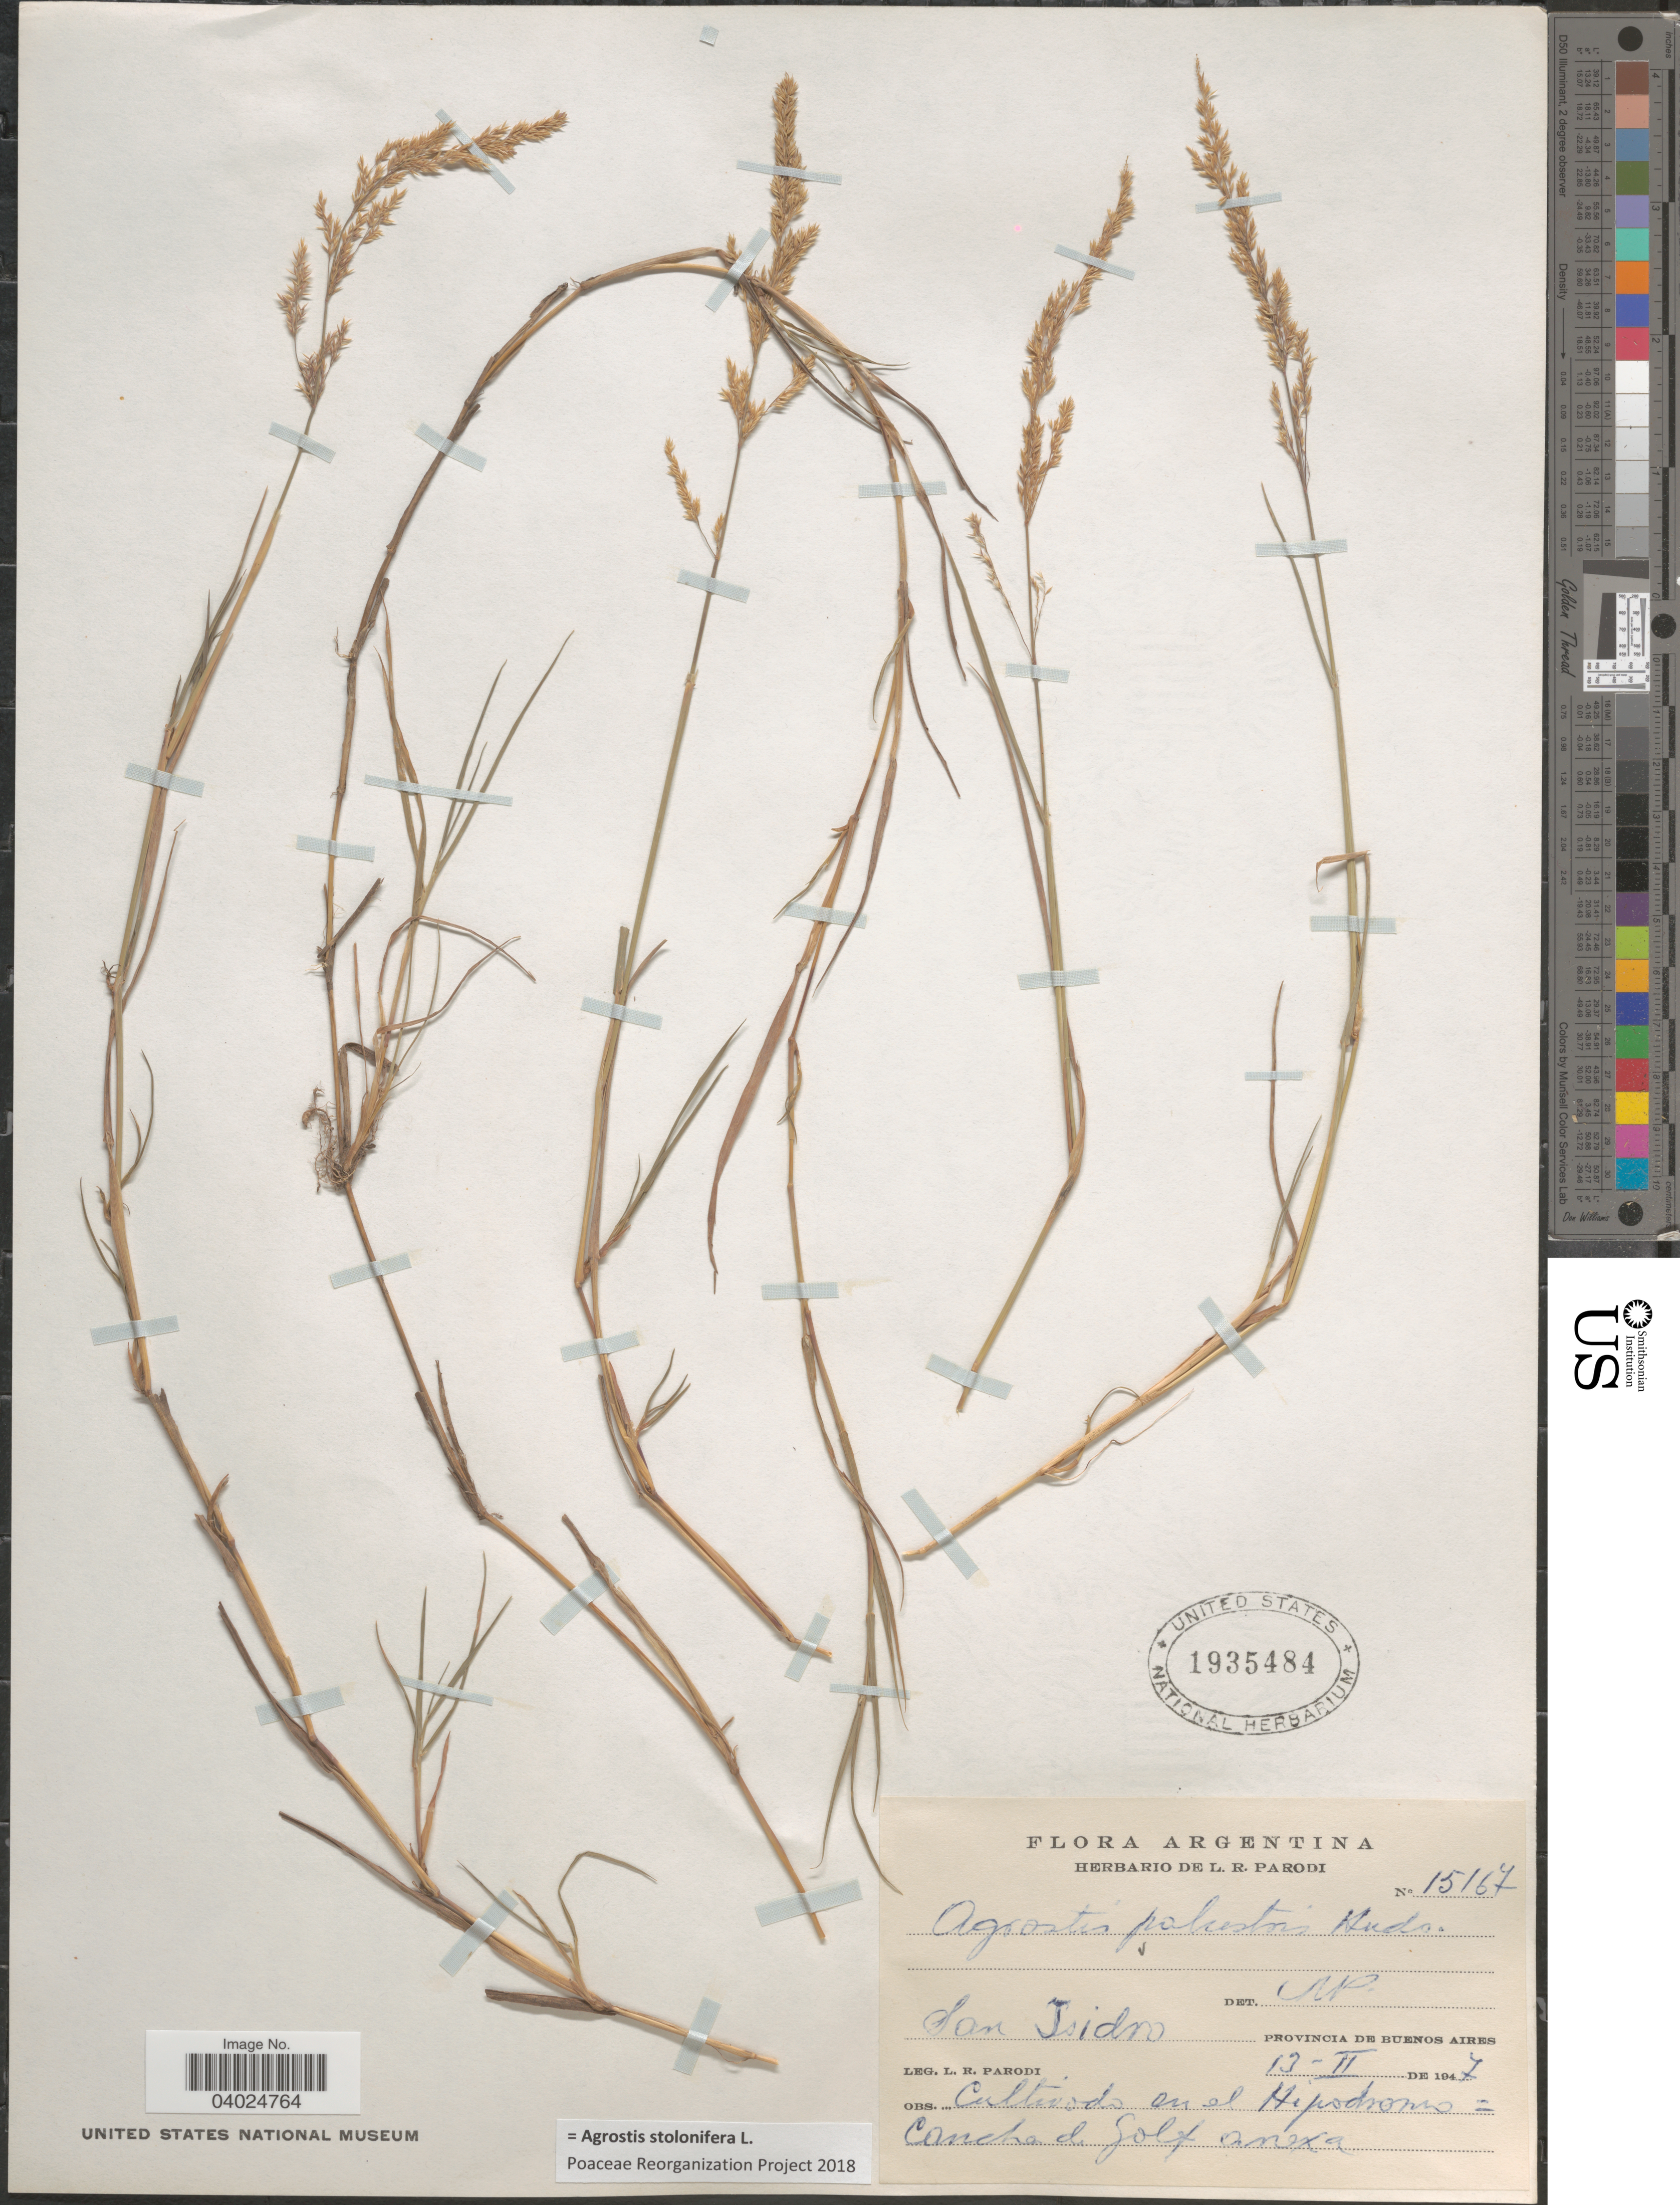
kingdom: Plantae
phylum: Tracheophyta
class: Liliopsida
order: Poales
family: Poaceae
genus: Agrostis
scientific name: Agrostis stolonifera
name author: L.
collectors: L. R. Parodi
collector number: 15167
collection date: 1947-02-13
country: Argentina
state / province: Buenos Aires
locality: San Isidro. En el Hipodromo Concha d. Golf anexa.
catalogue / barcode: US 1935484